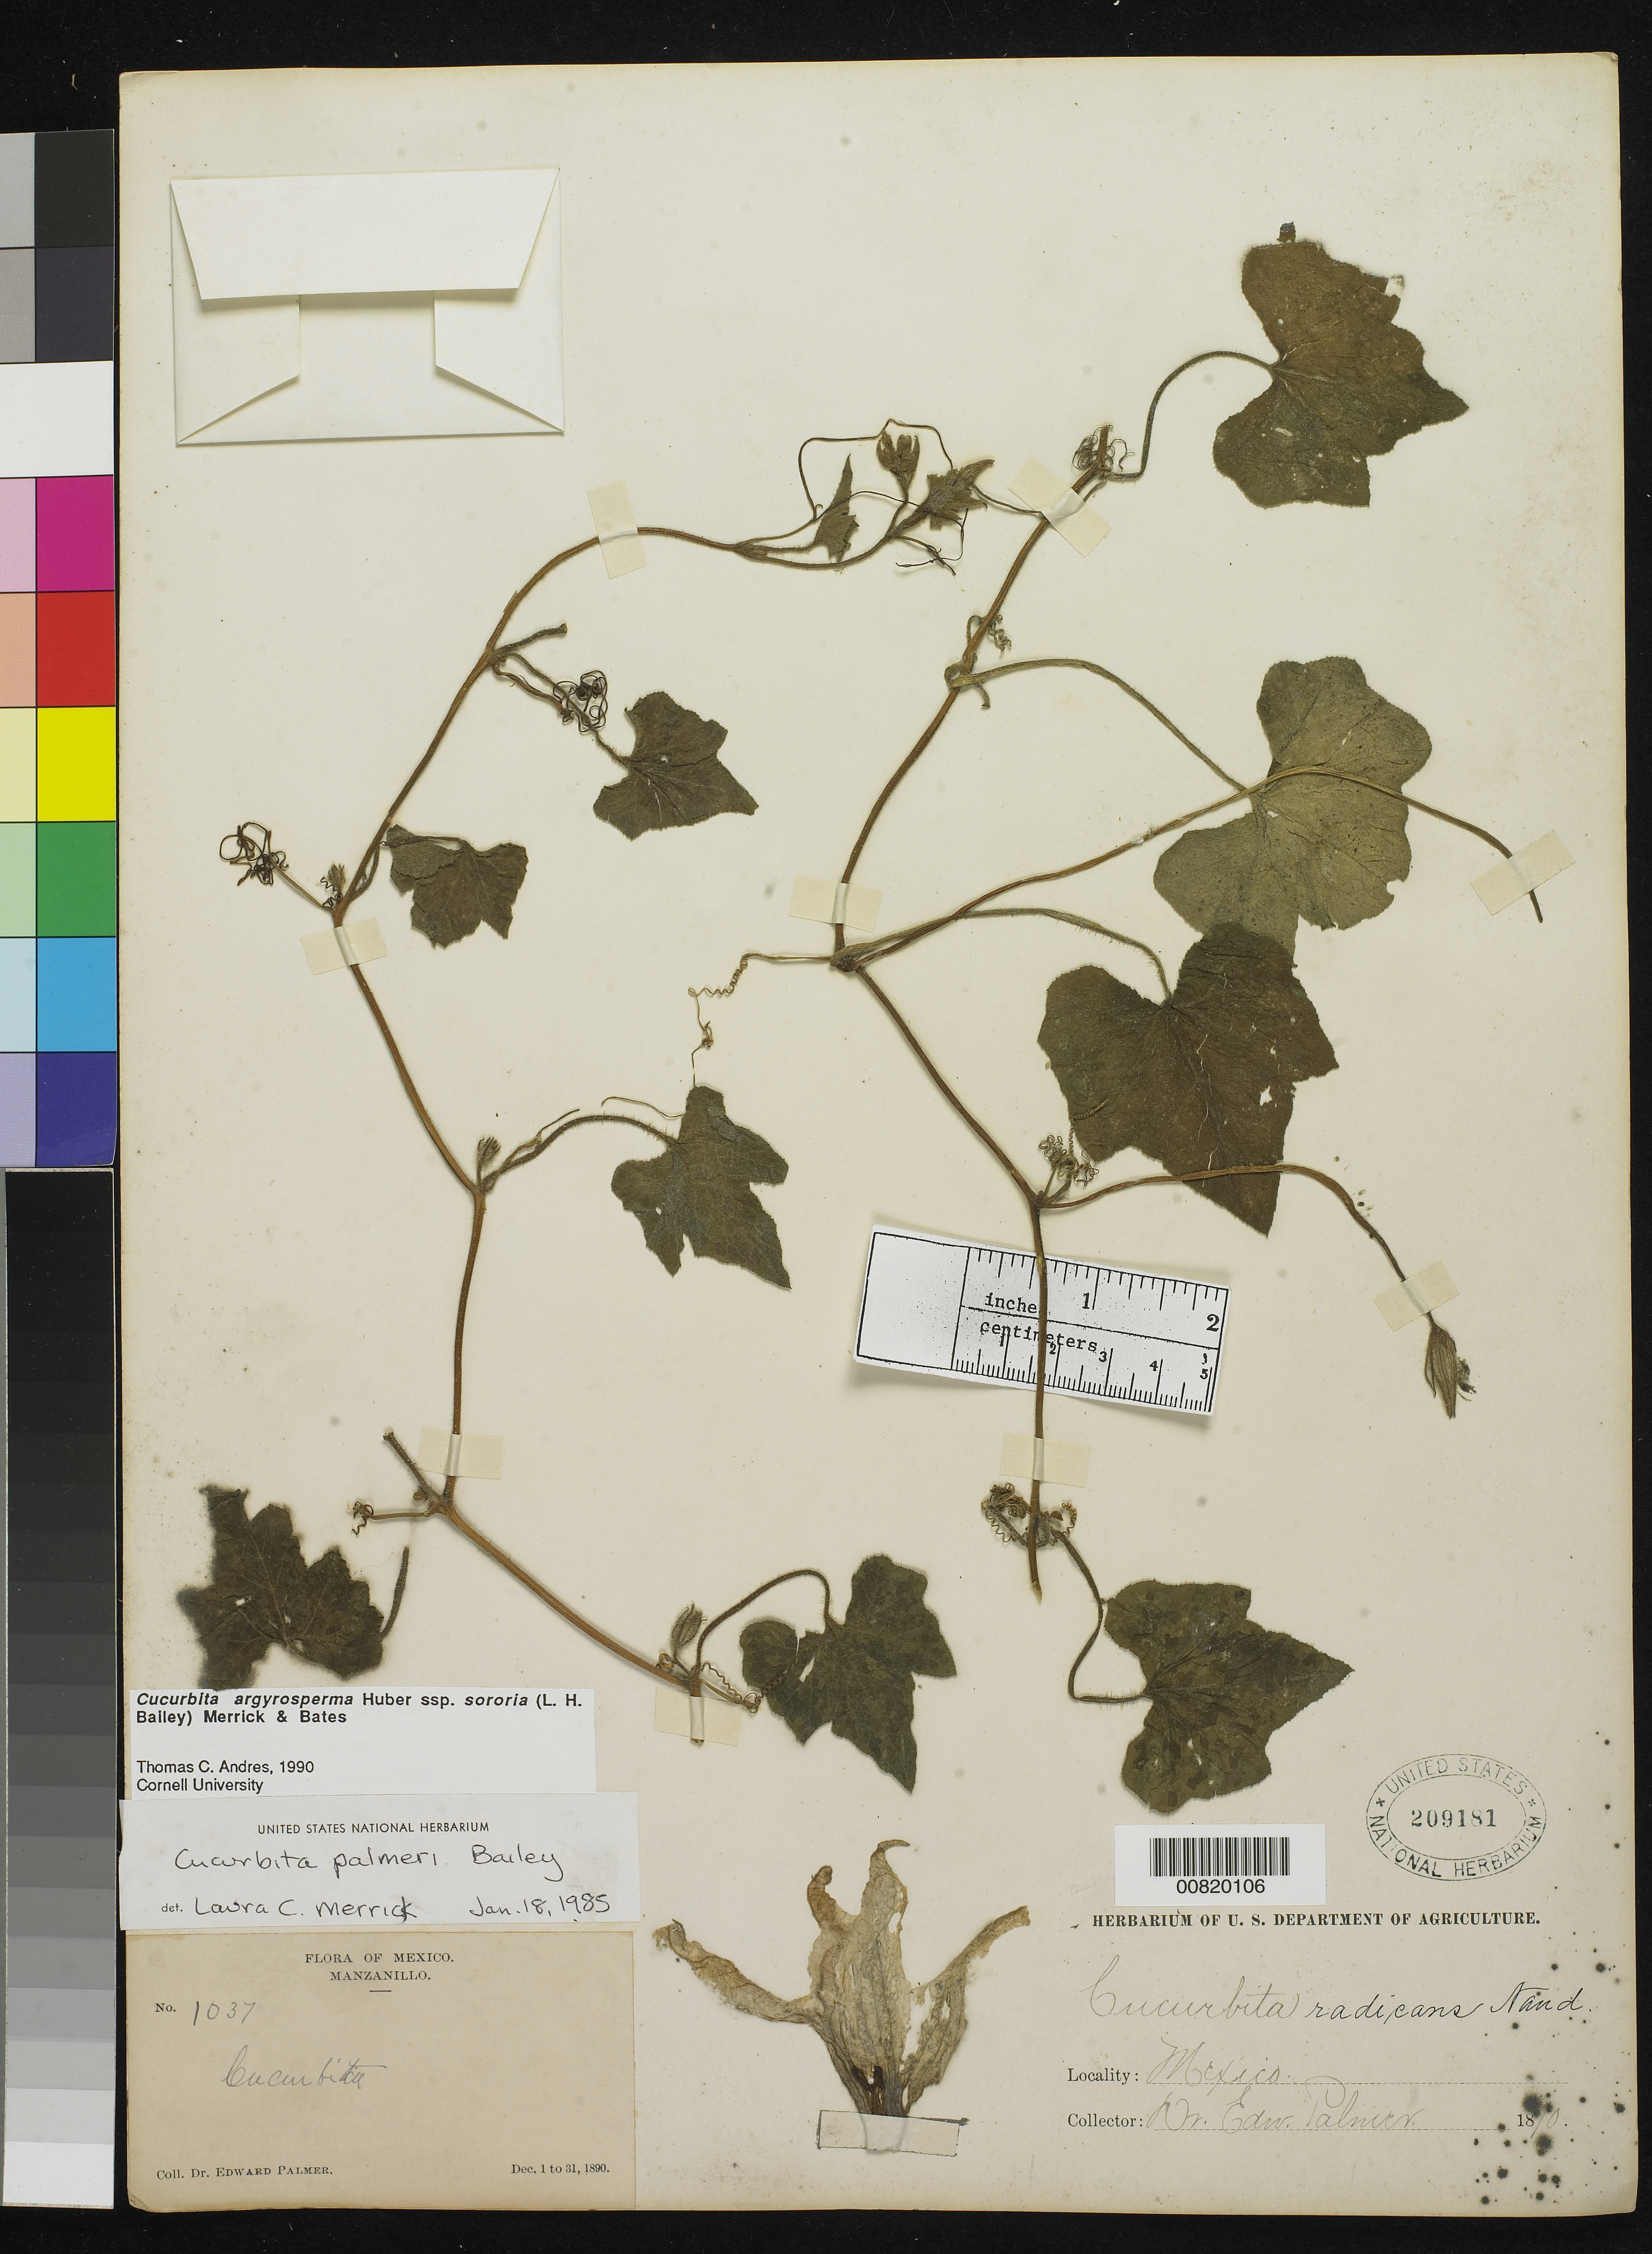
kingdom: Plantae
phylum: Tracheophyta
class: Magnoliopsida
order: Cucurbitales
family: Cucurbitaceae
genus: Cucurbita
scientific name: Cucurbita argyrosperma subsp. sororia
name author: (L.H. Bailey) Merrick & D.M. Bates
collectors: E. Palmer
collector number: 1037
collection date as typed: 01 Dec 1890 to 31 Dec 1890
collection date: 1890-12-01/1890-12-31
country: Mexico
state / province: Colima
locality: Manzanillo, Colima.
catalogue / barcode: US 209181